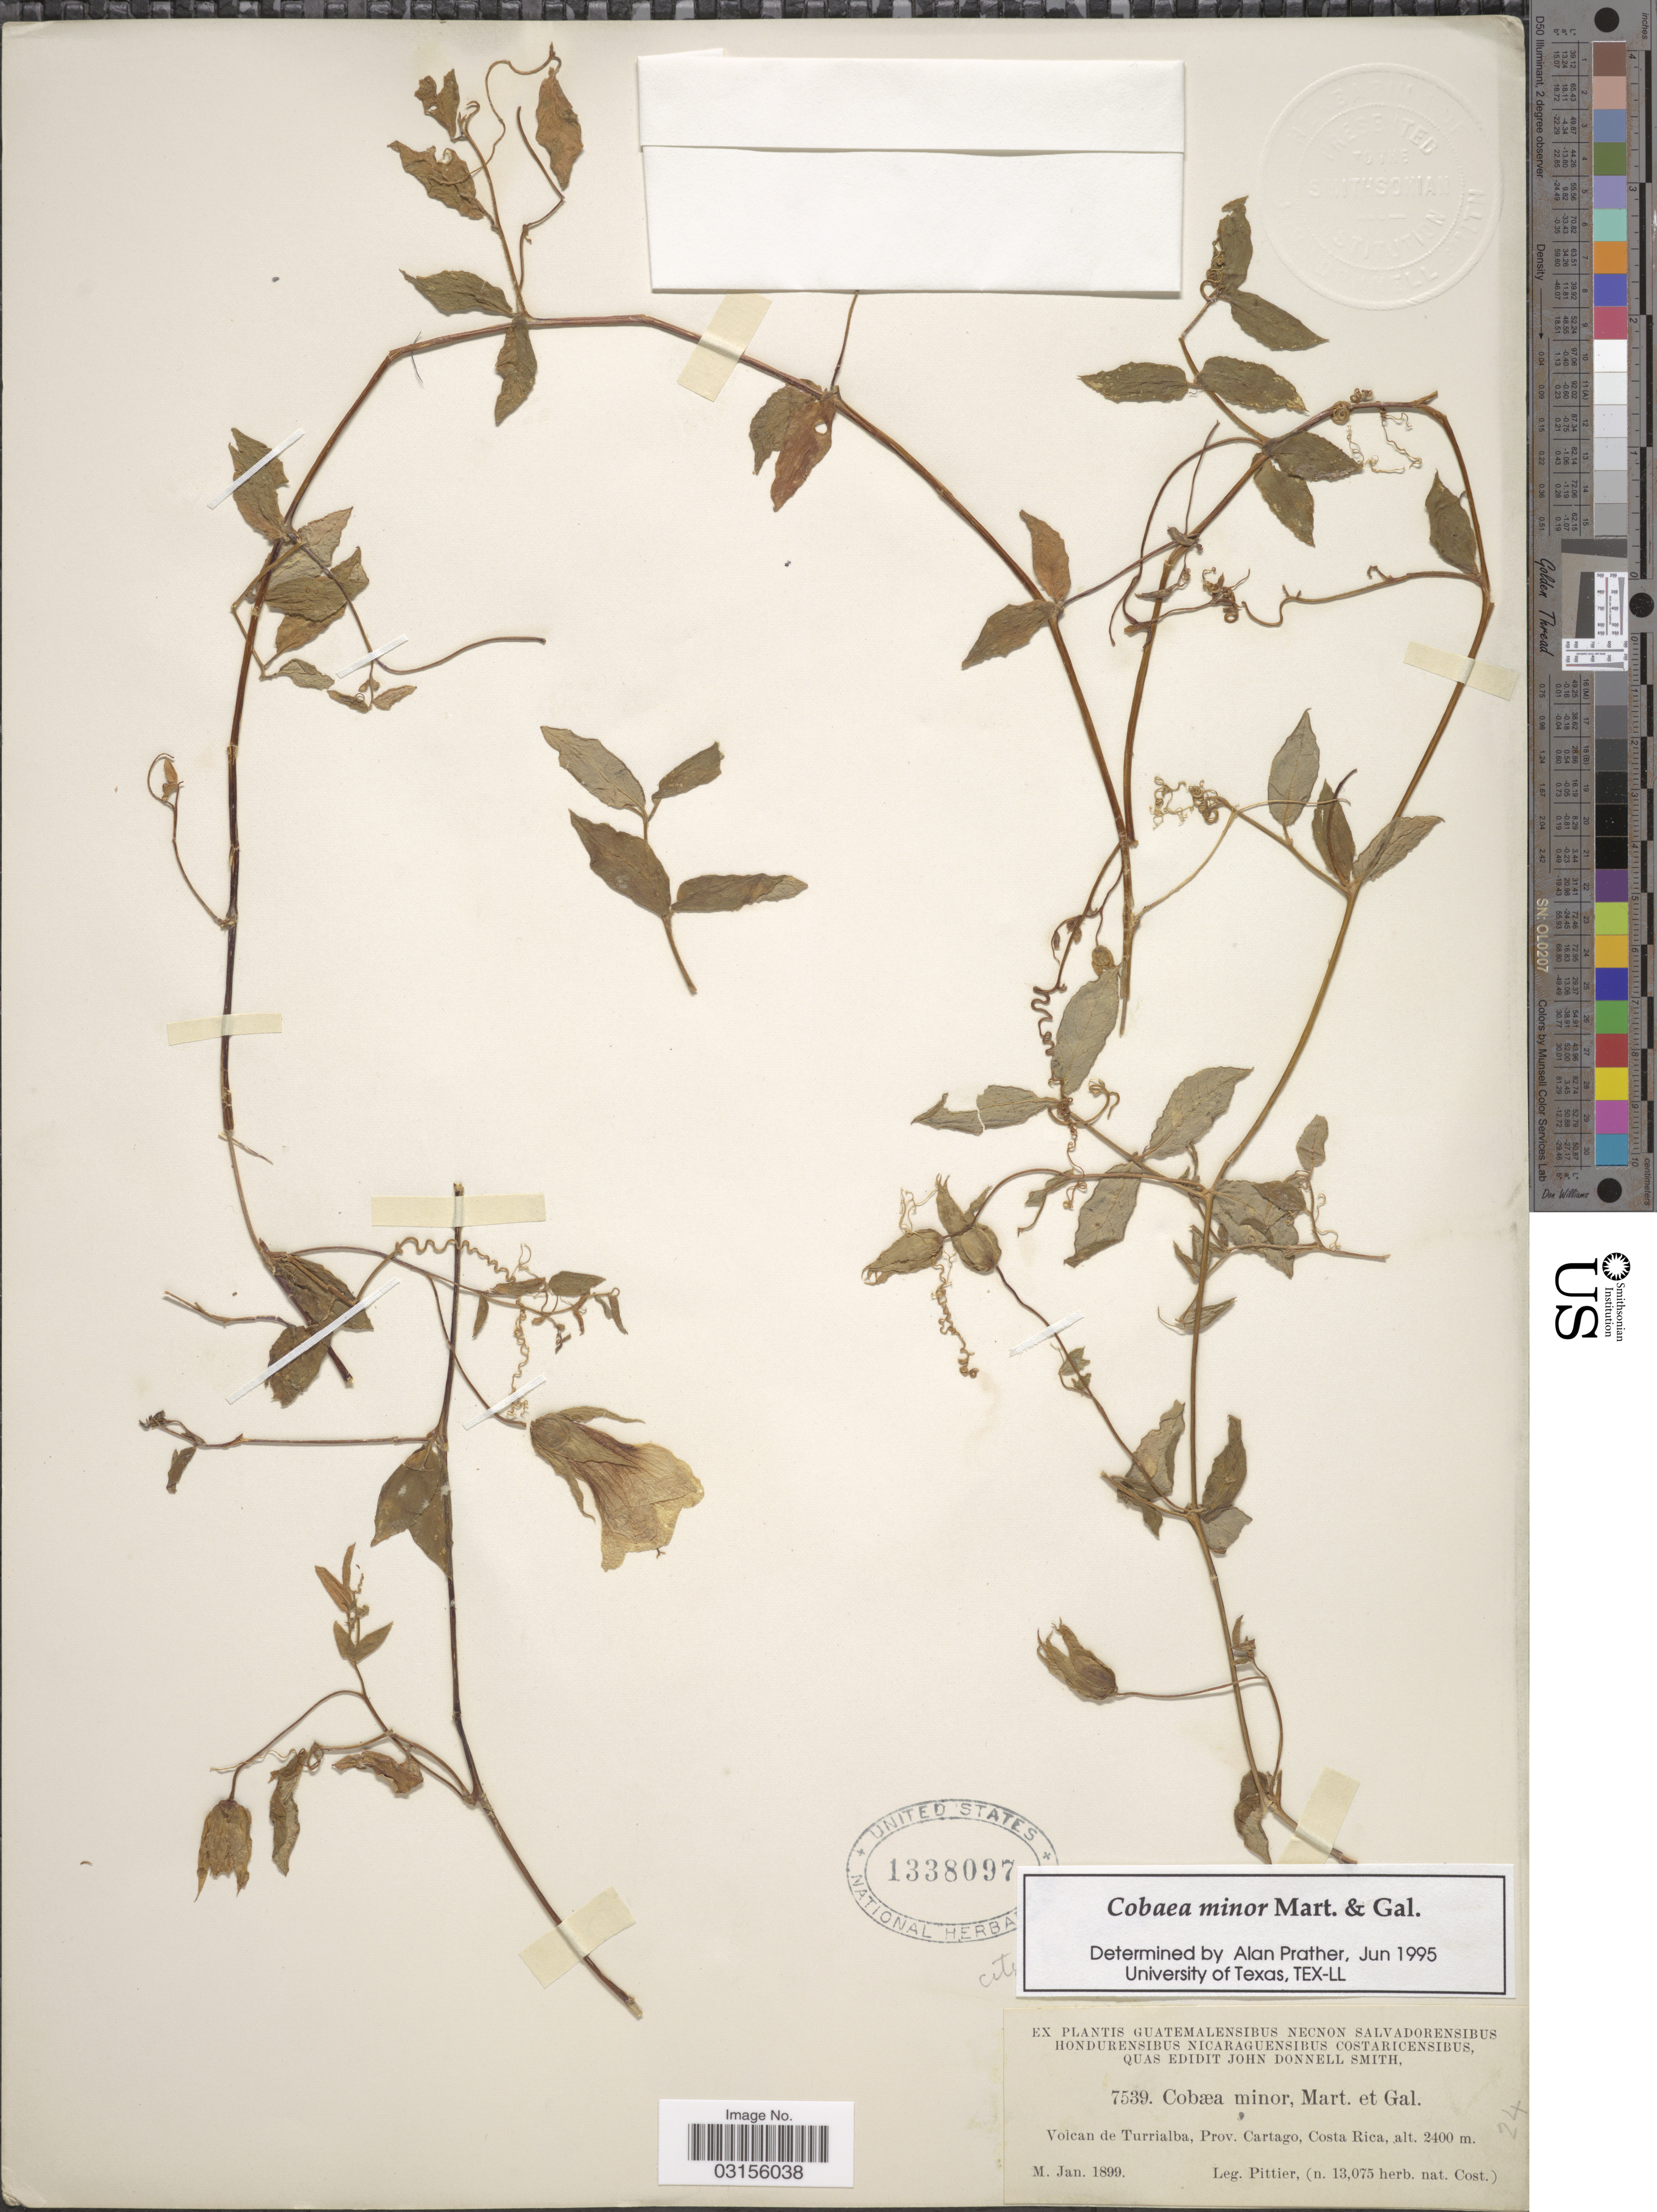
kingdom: Plantae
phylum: Tracheophyta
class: Magnoliopsida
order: Ericales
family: Polemoniaceae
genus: Cobaea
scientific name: Cobaea minor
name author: M. Martens & Galeotti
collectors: Pittier, --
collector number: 7539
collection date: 1899-01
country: Costa Rica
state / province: Cartago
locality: Volcan de Turrialba.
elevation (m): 2400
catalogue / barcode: US 1338097